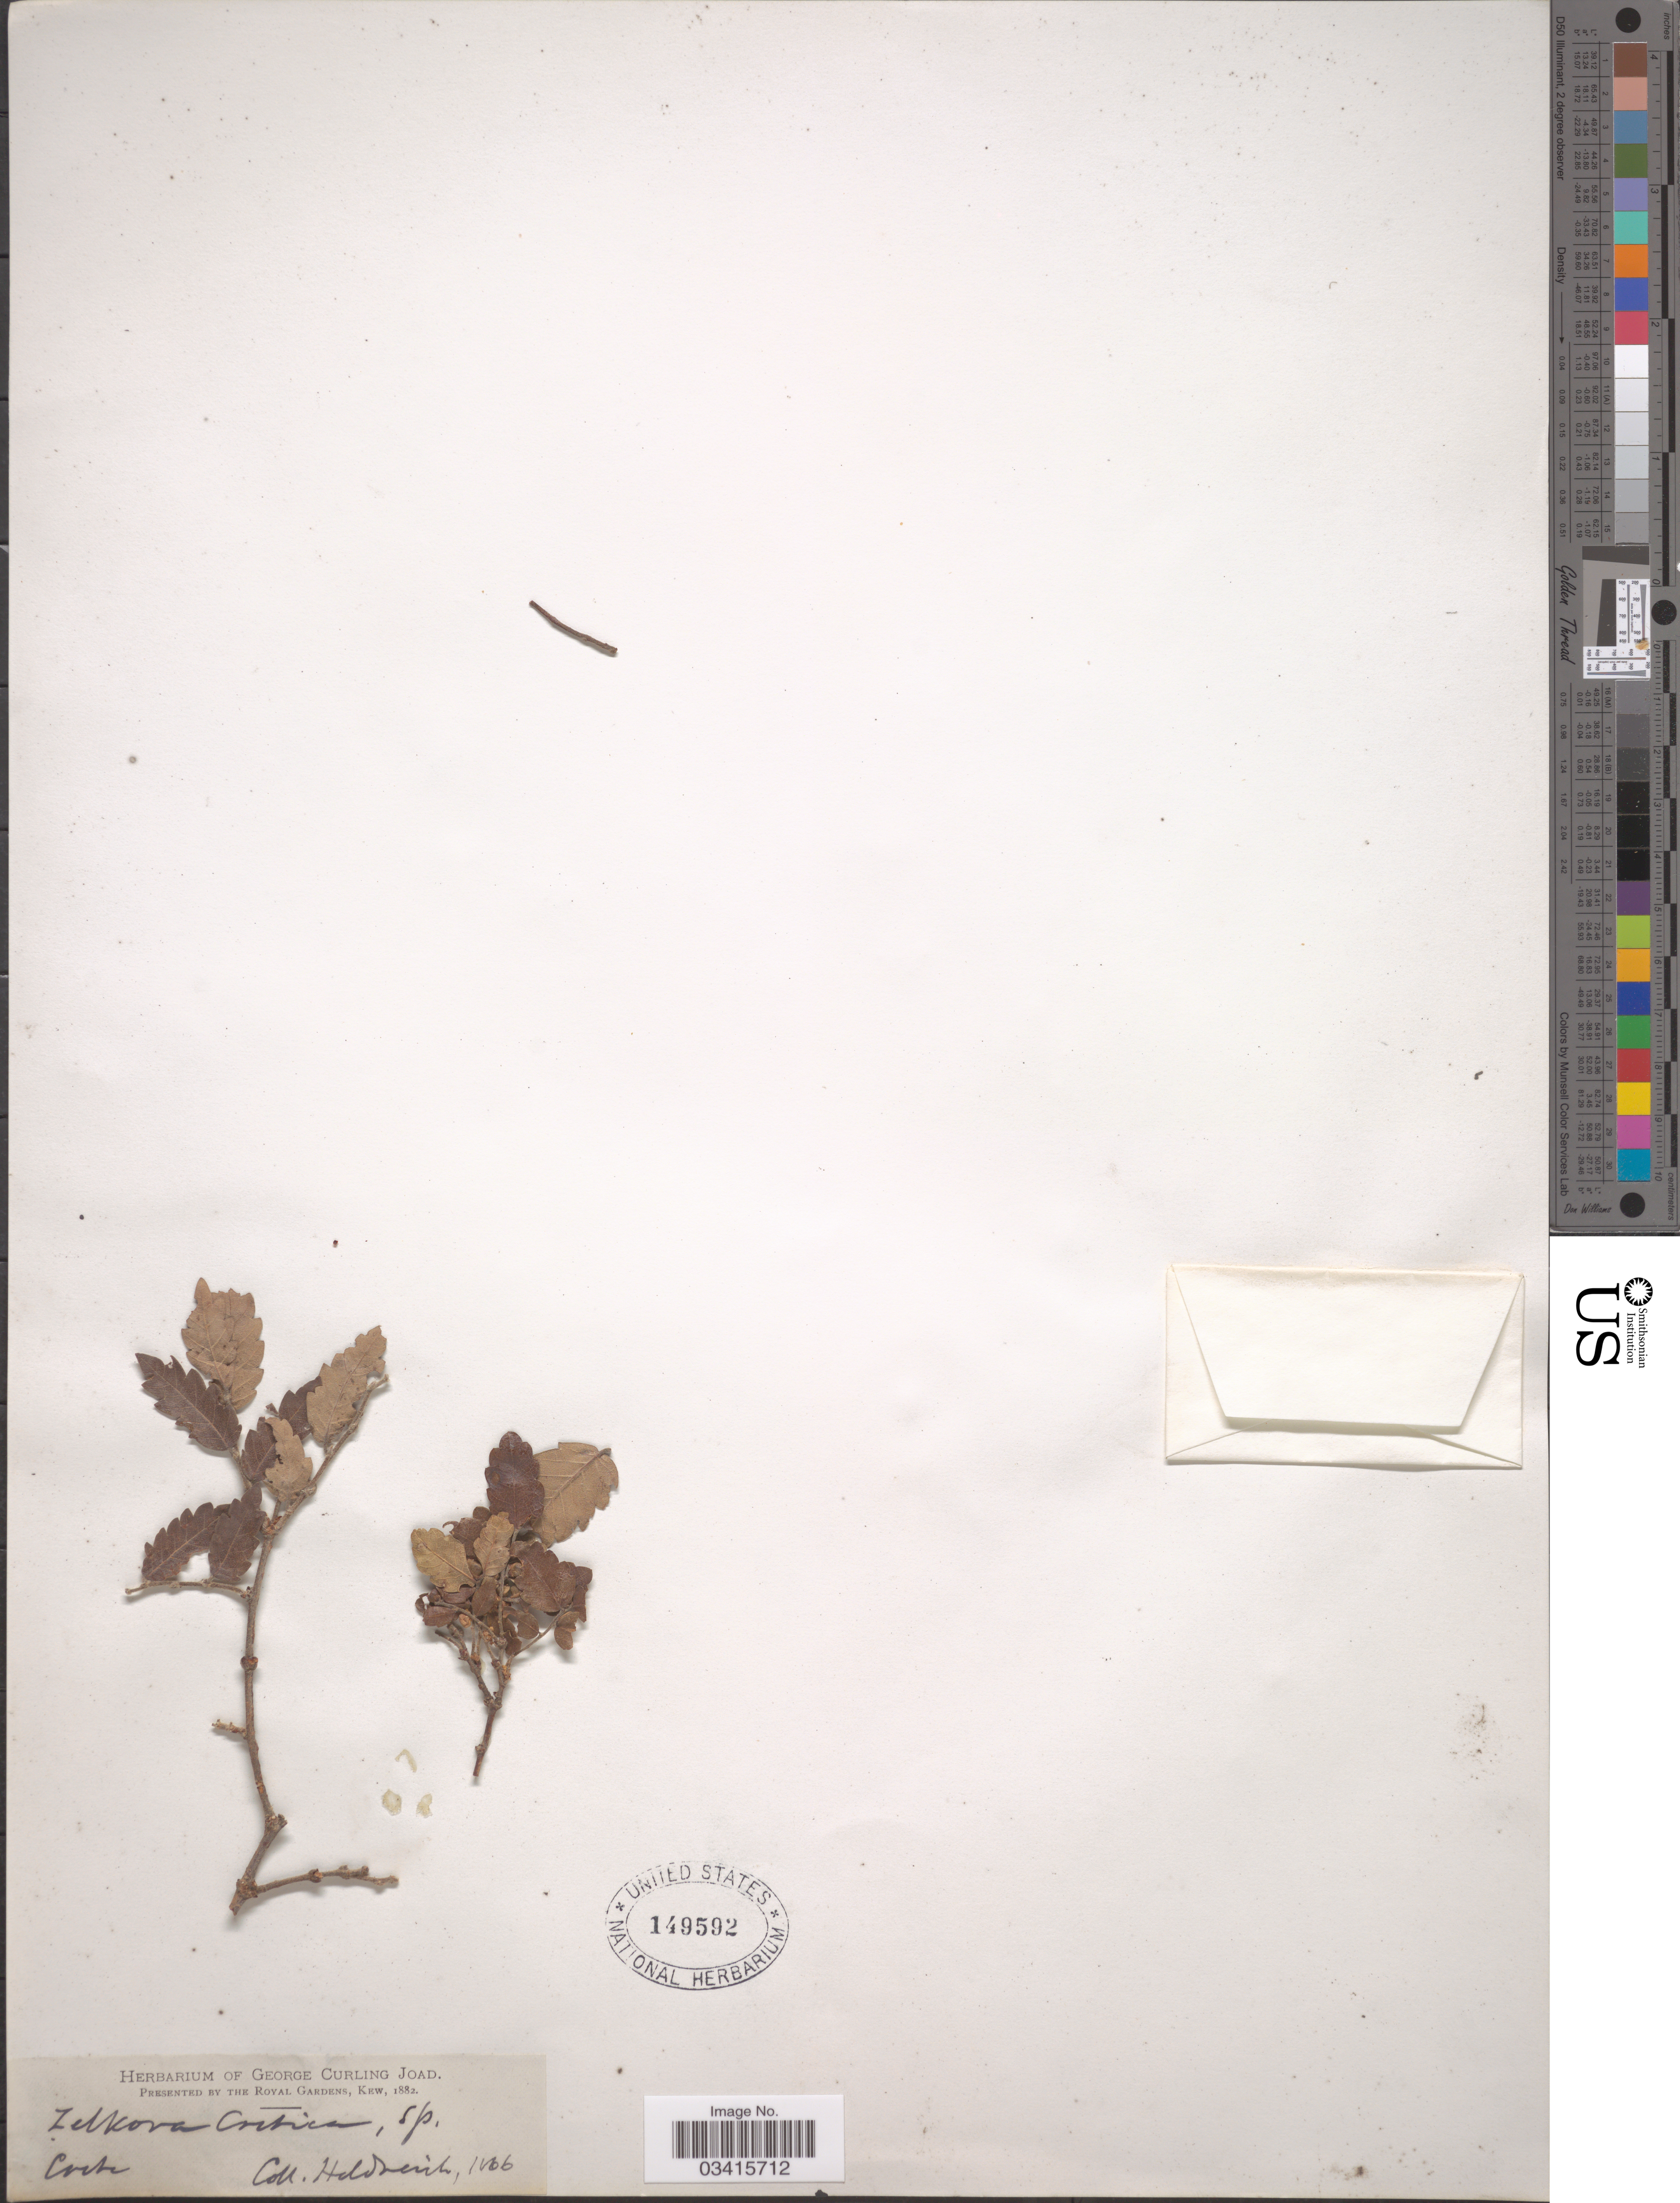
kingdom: Plantae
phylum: Tracheophyta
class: Magnoliopsida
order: Rosales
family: Ulmaceae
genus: Zelkova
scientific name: Zelkova cretica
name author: (Sm.) Spach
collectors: Heldreich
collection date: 1866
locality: Coche [interpreted].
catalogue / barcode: US 149592